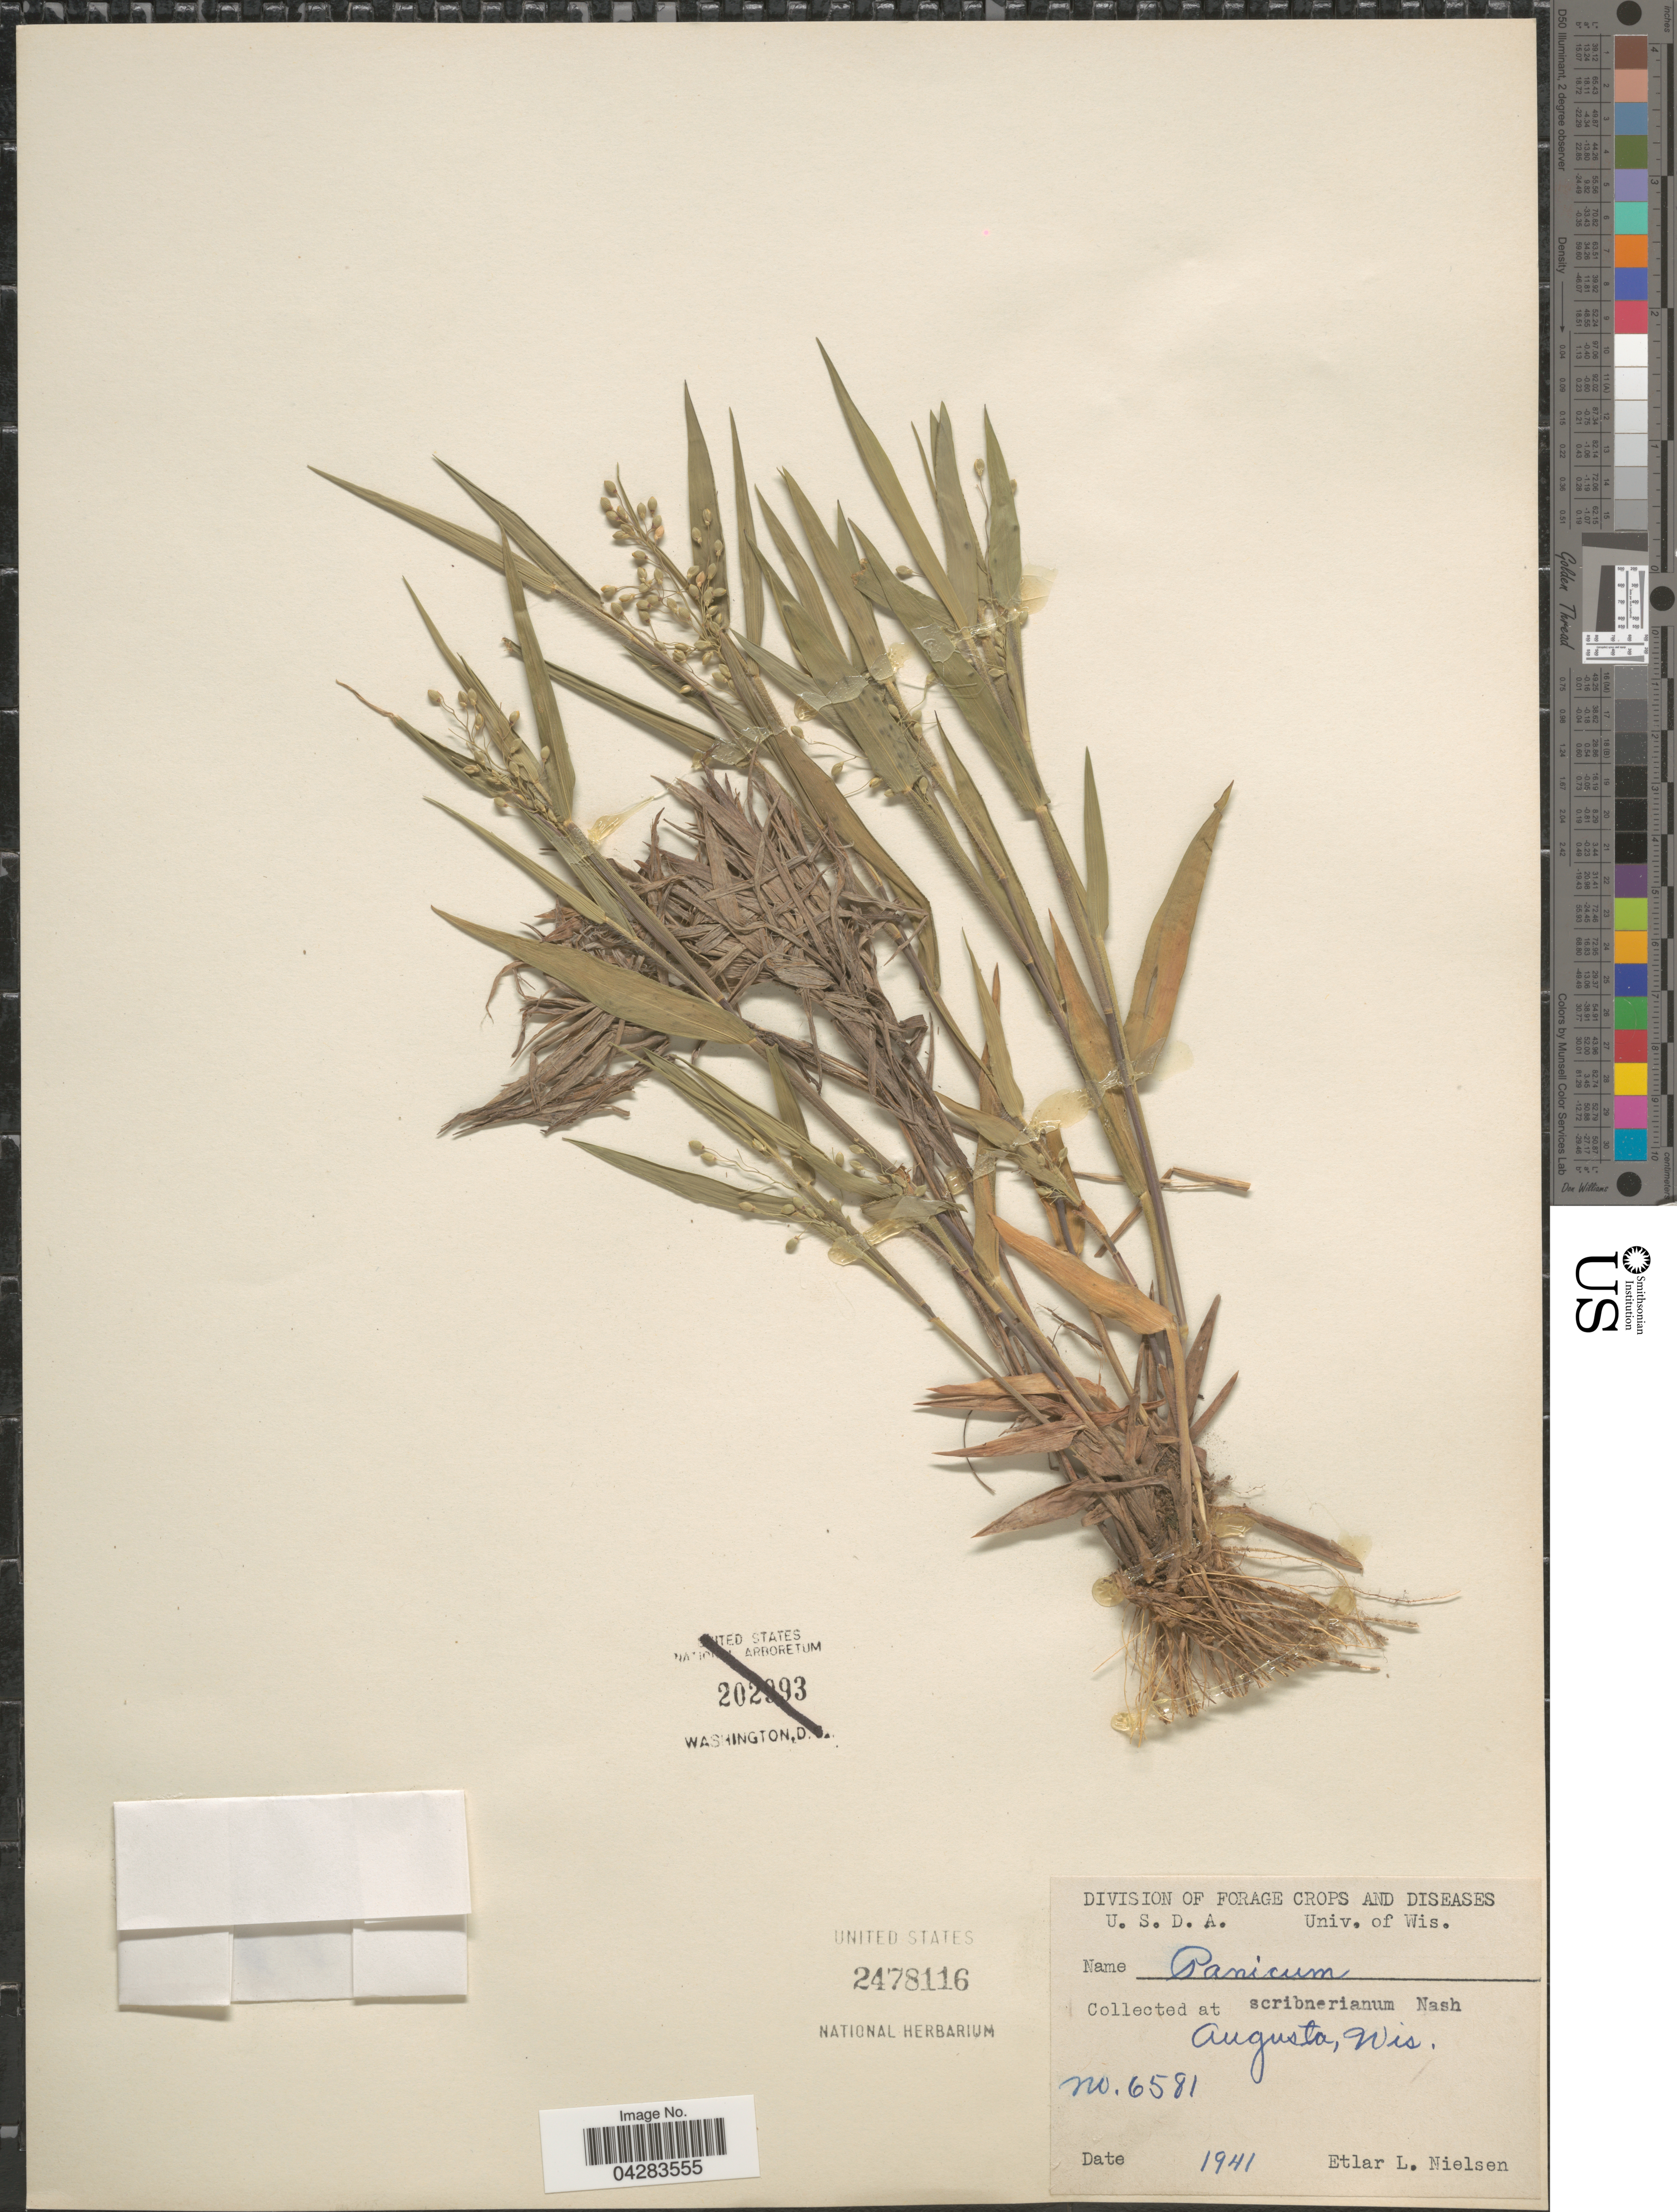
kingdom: Plantae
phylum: Tracheophyta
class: Liliopsida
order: Poales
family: Poaceae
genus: Dichanthelium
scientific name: Dichanthelium oligosanthes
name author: (Schult.) Gould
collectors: E. L. Nielsen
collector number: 6581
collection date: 1941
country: United States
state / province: Wisconsin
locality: Augusta.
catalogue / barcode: US 2478116